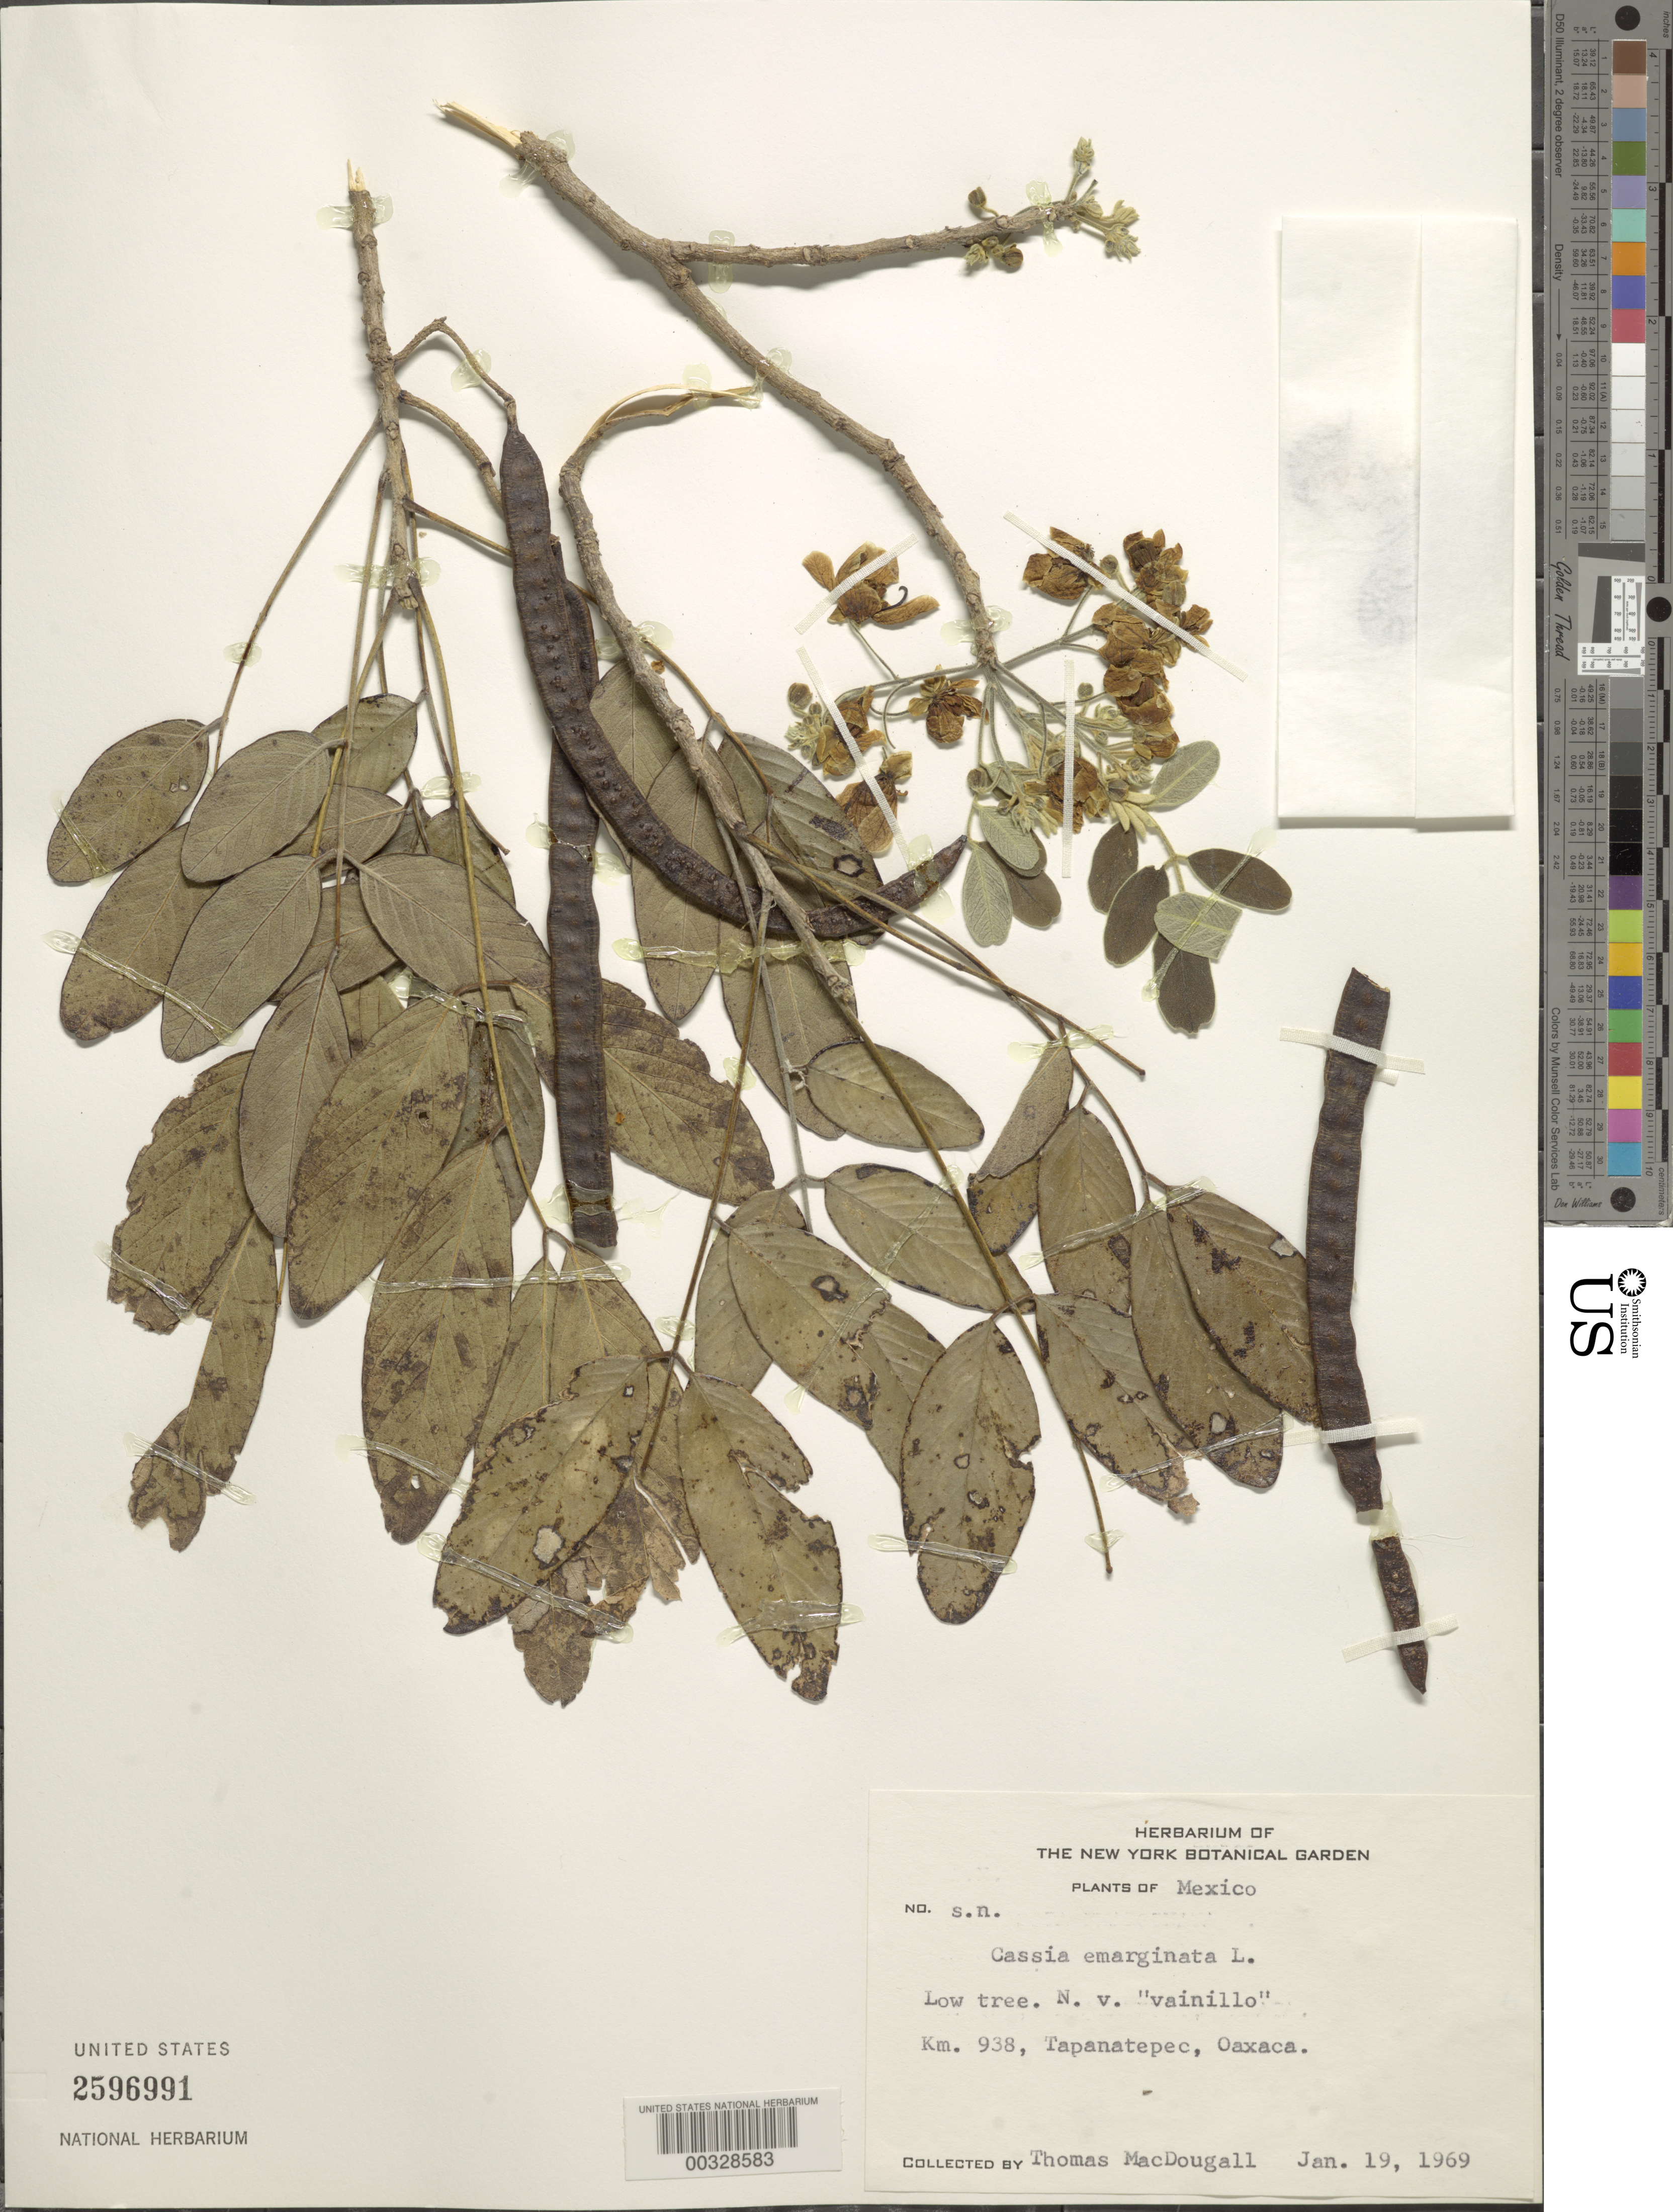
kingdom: Plantae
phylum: Tracheophyta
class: Magnoliopsida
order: Fabales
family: Fabaceae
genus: Senna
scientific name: Senna emarginata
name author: L.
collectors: T. Macdougall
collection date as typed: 19 Jan 1969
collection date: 1969-01-19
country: Mexico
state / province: Oaxaca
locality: Km 938, tapanatepec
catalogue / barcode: US 2596991